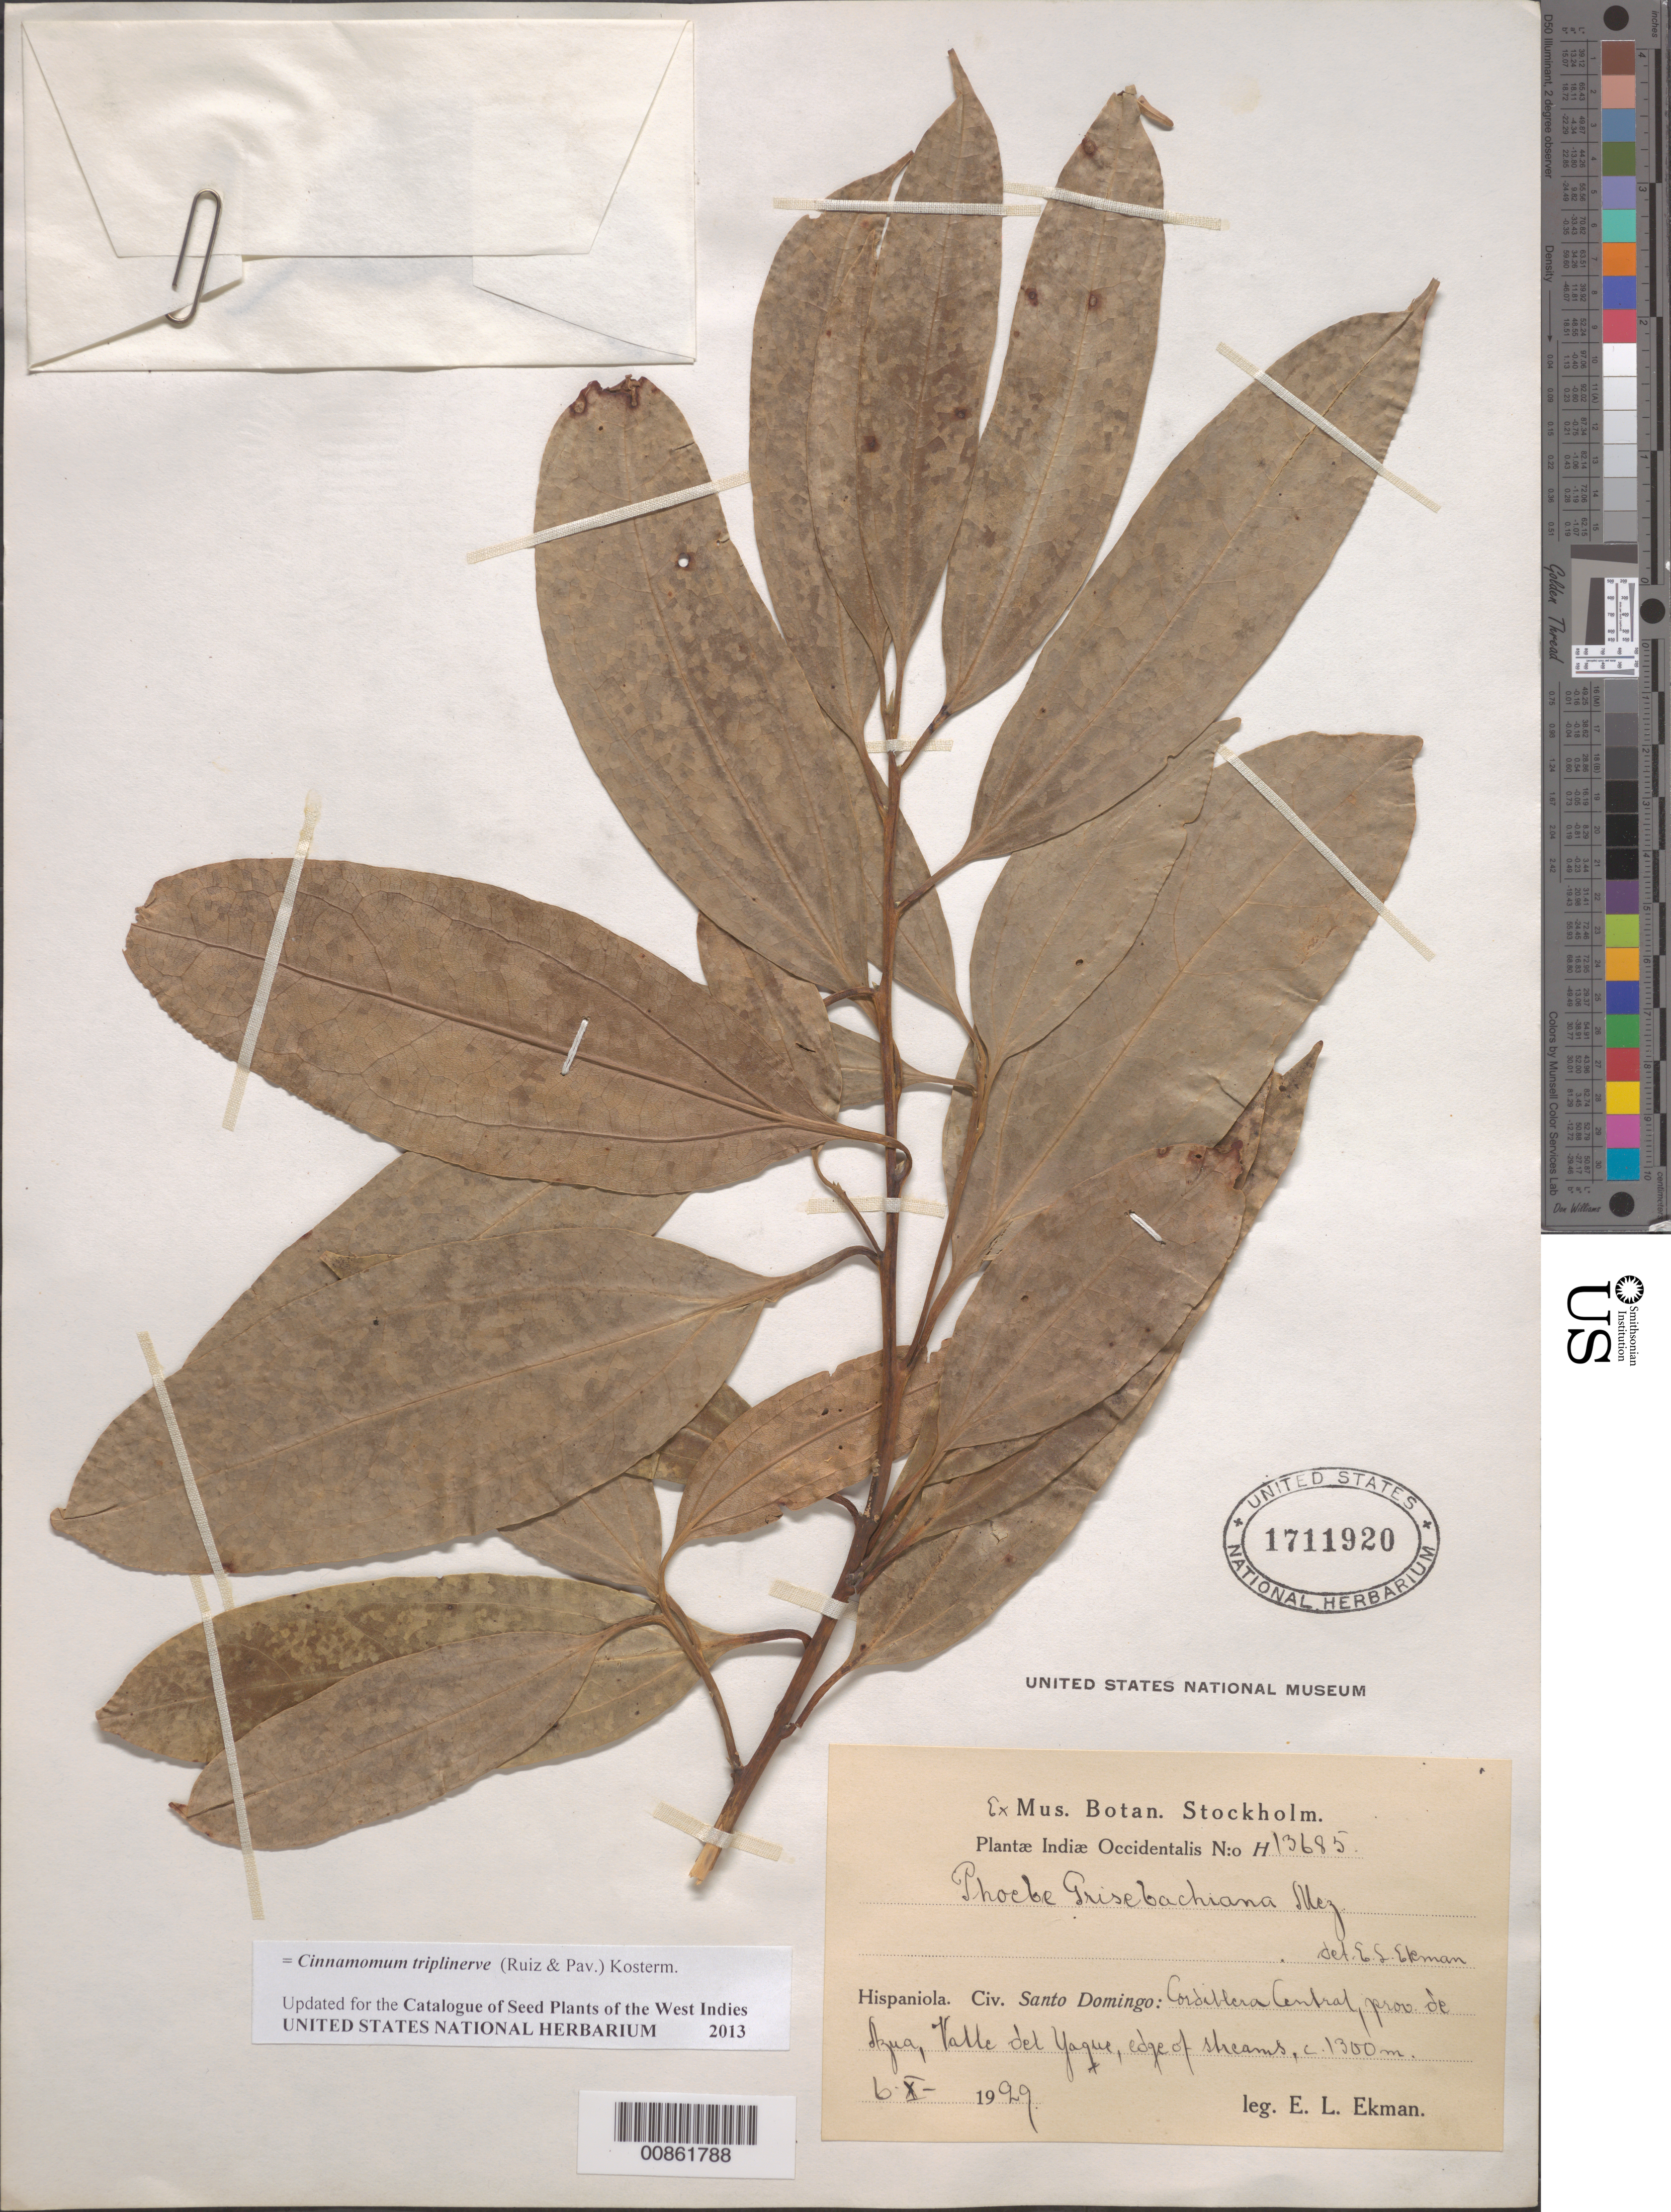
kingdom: Plantae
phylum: Tracheophyta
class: Magnoliopsida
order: Laurales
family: Lauraceae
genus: Cinnamomum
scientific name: Cinnamomum triplinerve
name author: (Ruiz & Pav.) Kosterm.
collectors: E. L. Ekman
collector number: H 13685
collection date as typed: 06 Oct 1929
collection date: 1929-10-06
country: Dominican Republic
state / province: Azua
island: Hispaniola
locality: Cordillera Central, Valle del Yaque.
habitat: Edge of streams.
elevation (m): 1300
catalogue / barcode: US 1711920